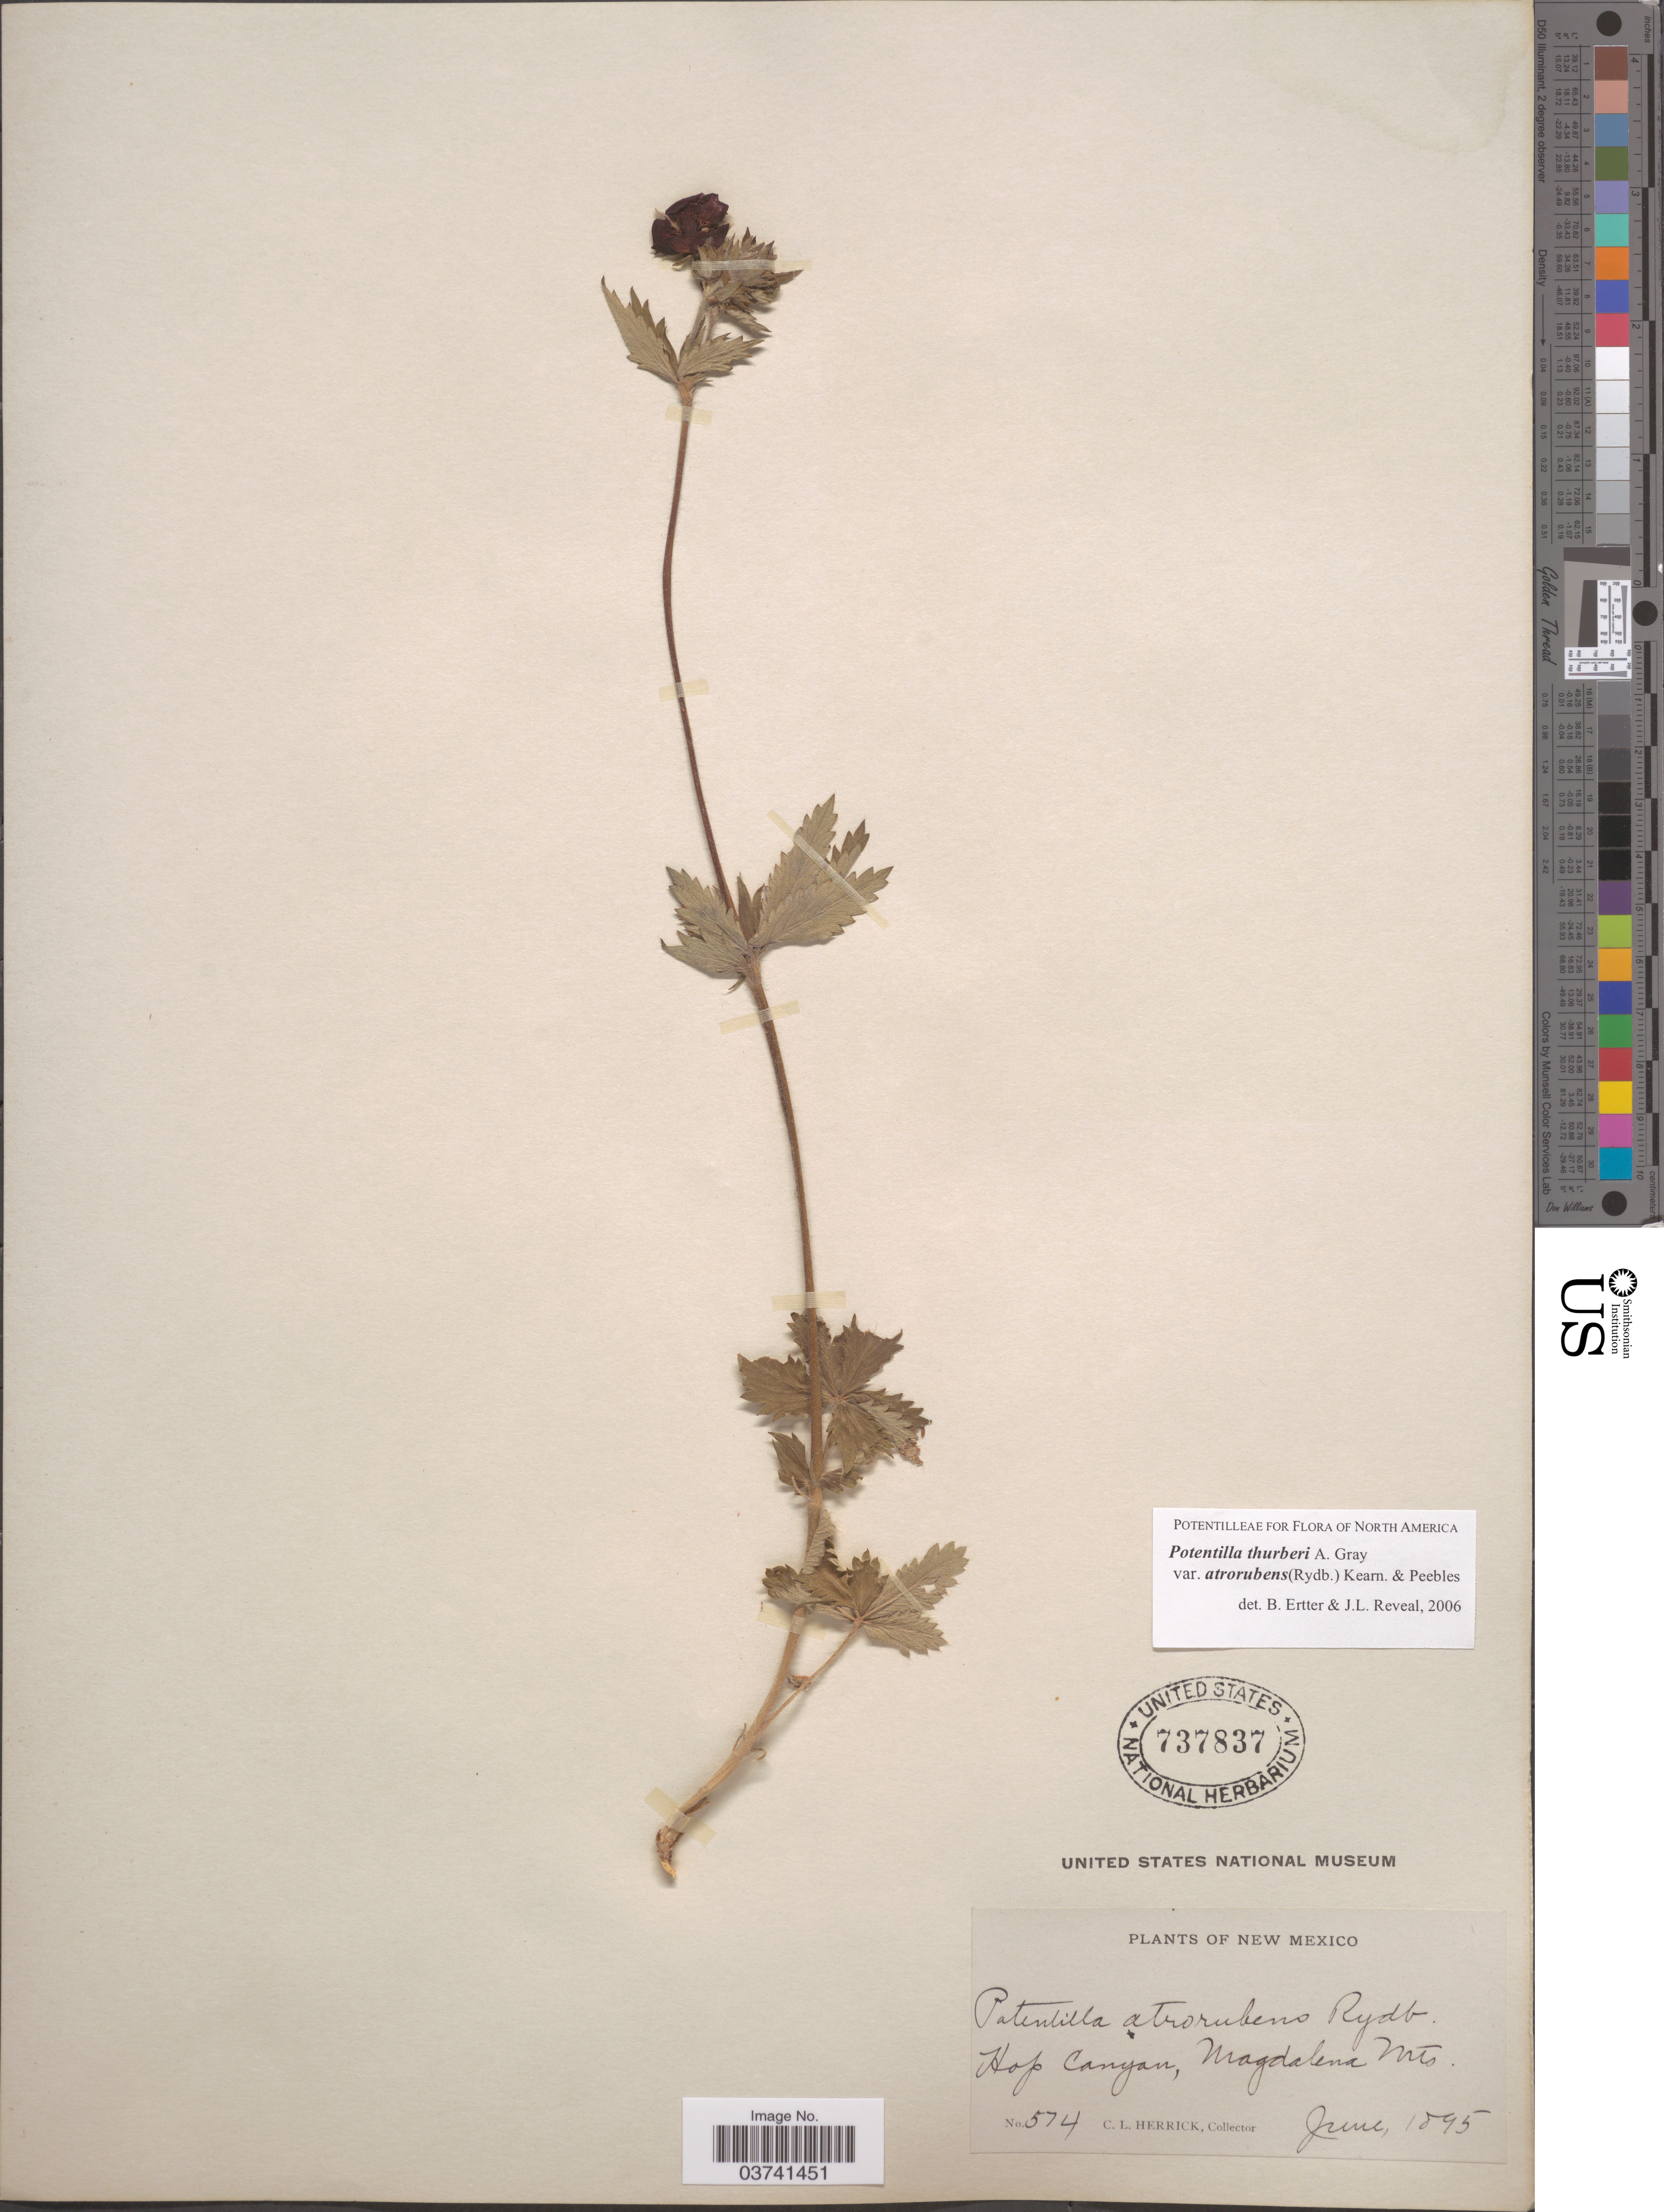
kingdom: Plantae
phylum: Tracheophyta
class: Magnoliopsida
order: Rosales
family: Rosaceae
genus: Potentilla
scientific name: Potentilla thurberi var. atrorubens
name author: A. Gray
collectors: C. Herrick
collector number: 574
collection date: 1895-06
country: United States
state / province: New Mexico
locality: Hop Canyon, Magdalena Mts.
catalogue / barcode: US 737837